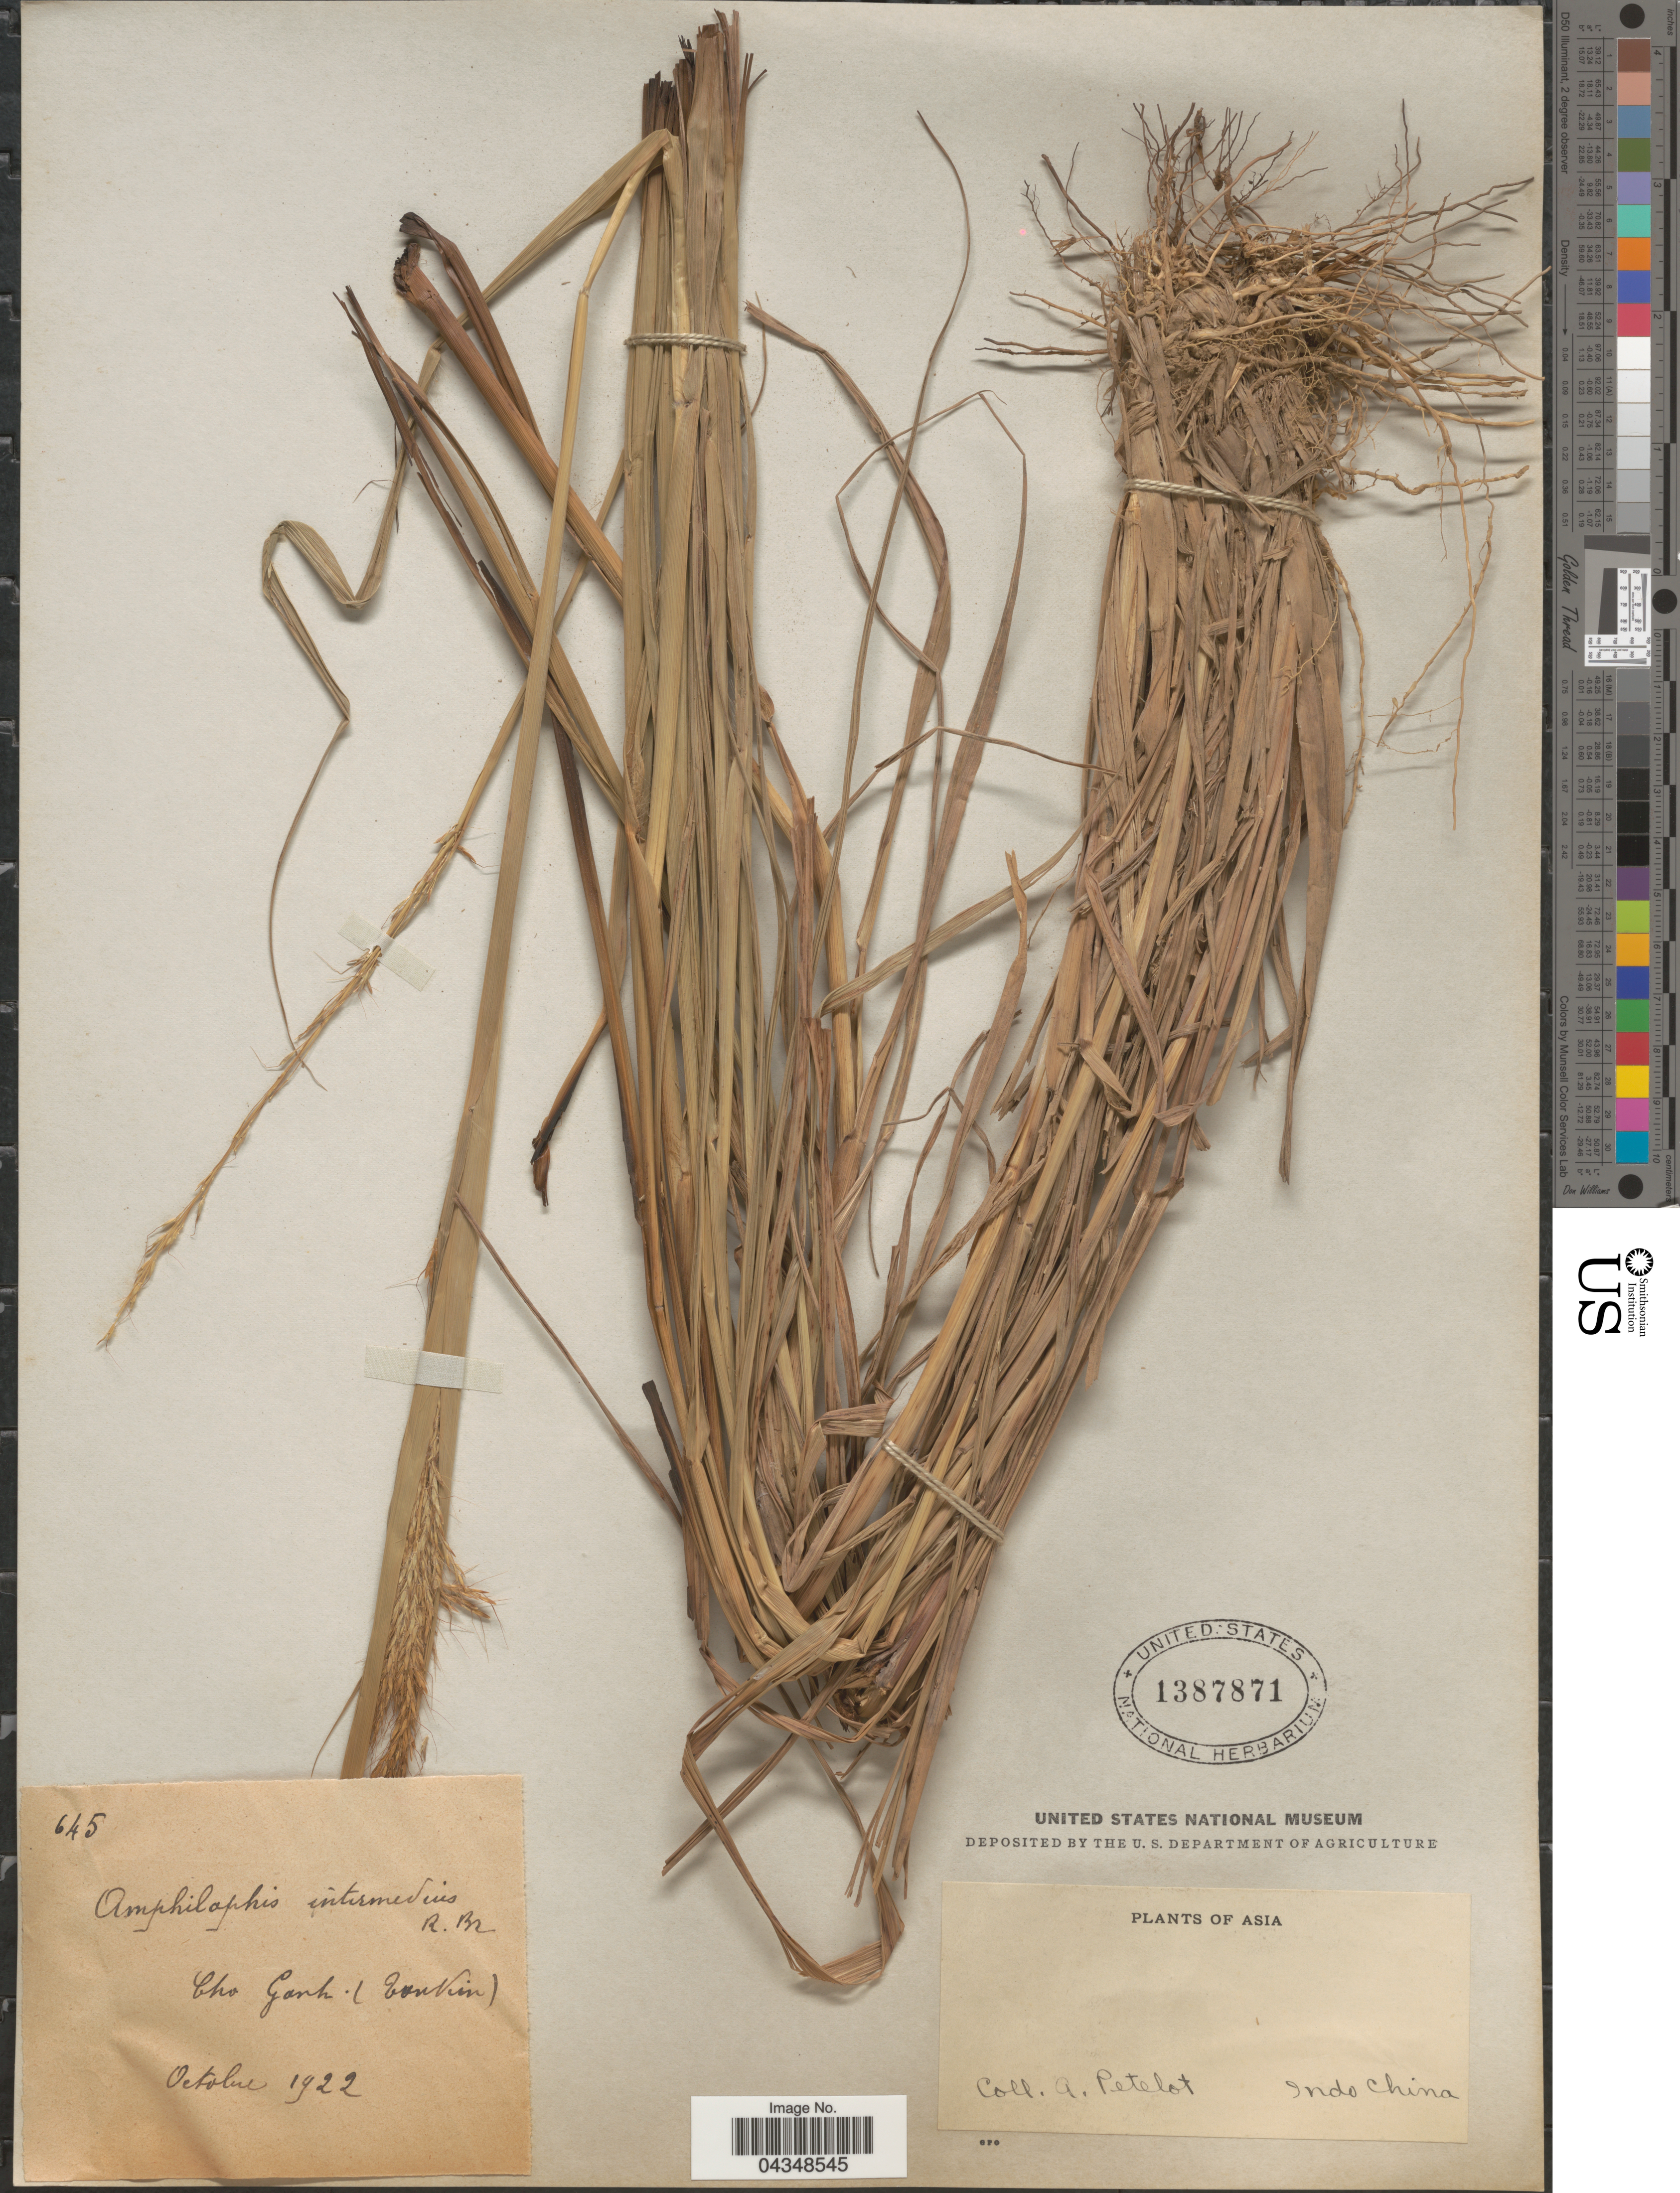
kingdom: Plantae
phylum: Tracheophyta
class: Liliopsida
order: Poales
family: Poaceae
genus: Bothriochloa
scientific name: Bothriochloa bladhii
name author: (Retz.) S.T. Blake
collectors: A. Petelot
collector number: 645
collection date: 1922-10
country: Vietnam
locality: Cho Ganh (Tonkin).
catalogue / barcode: US 1387871